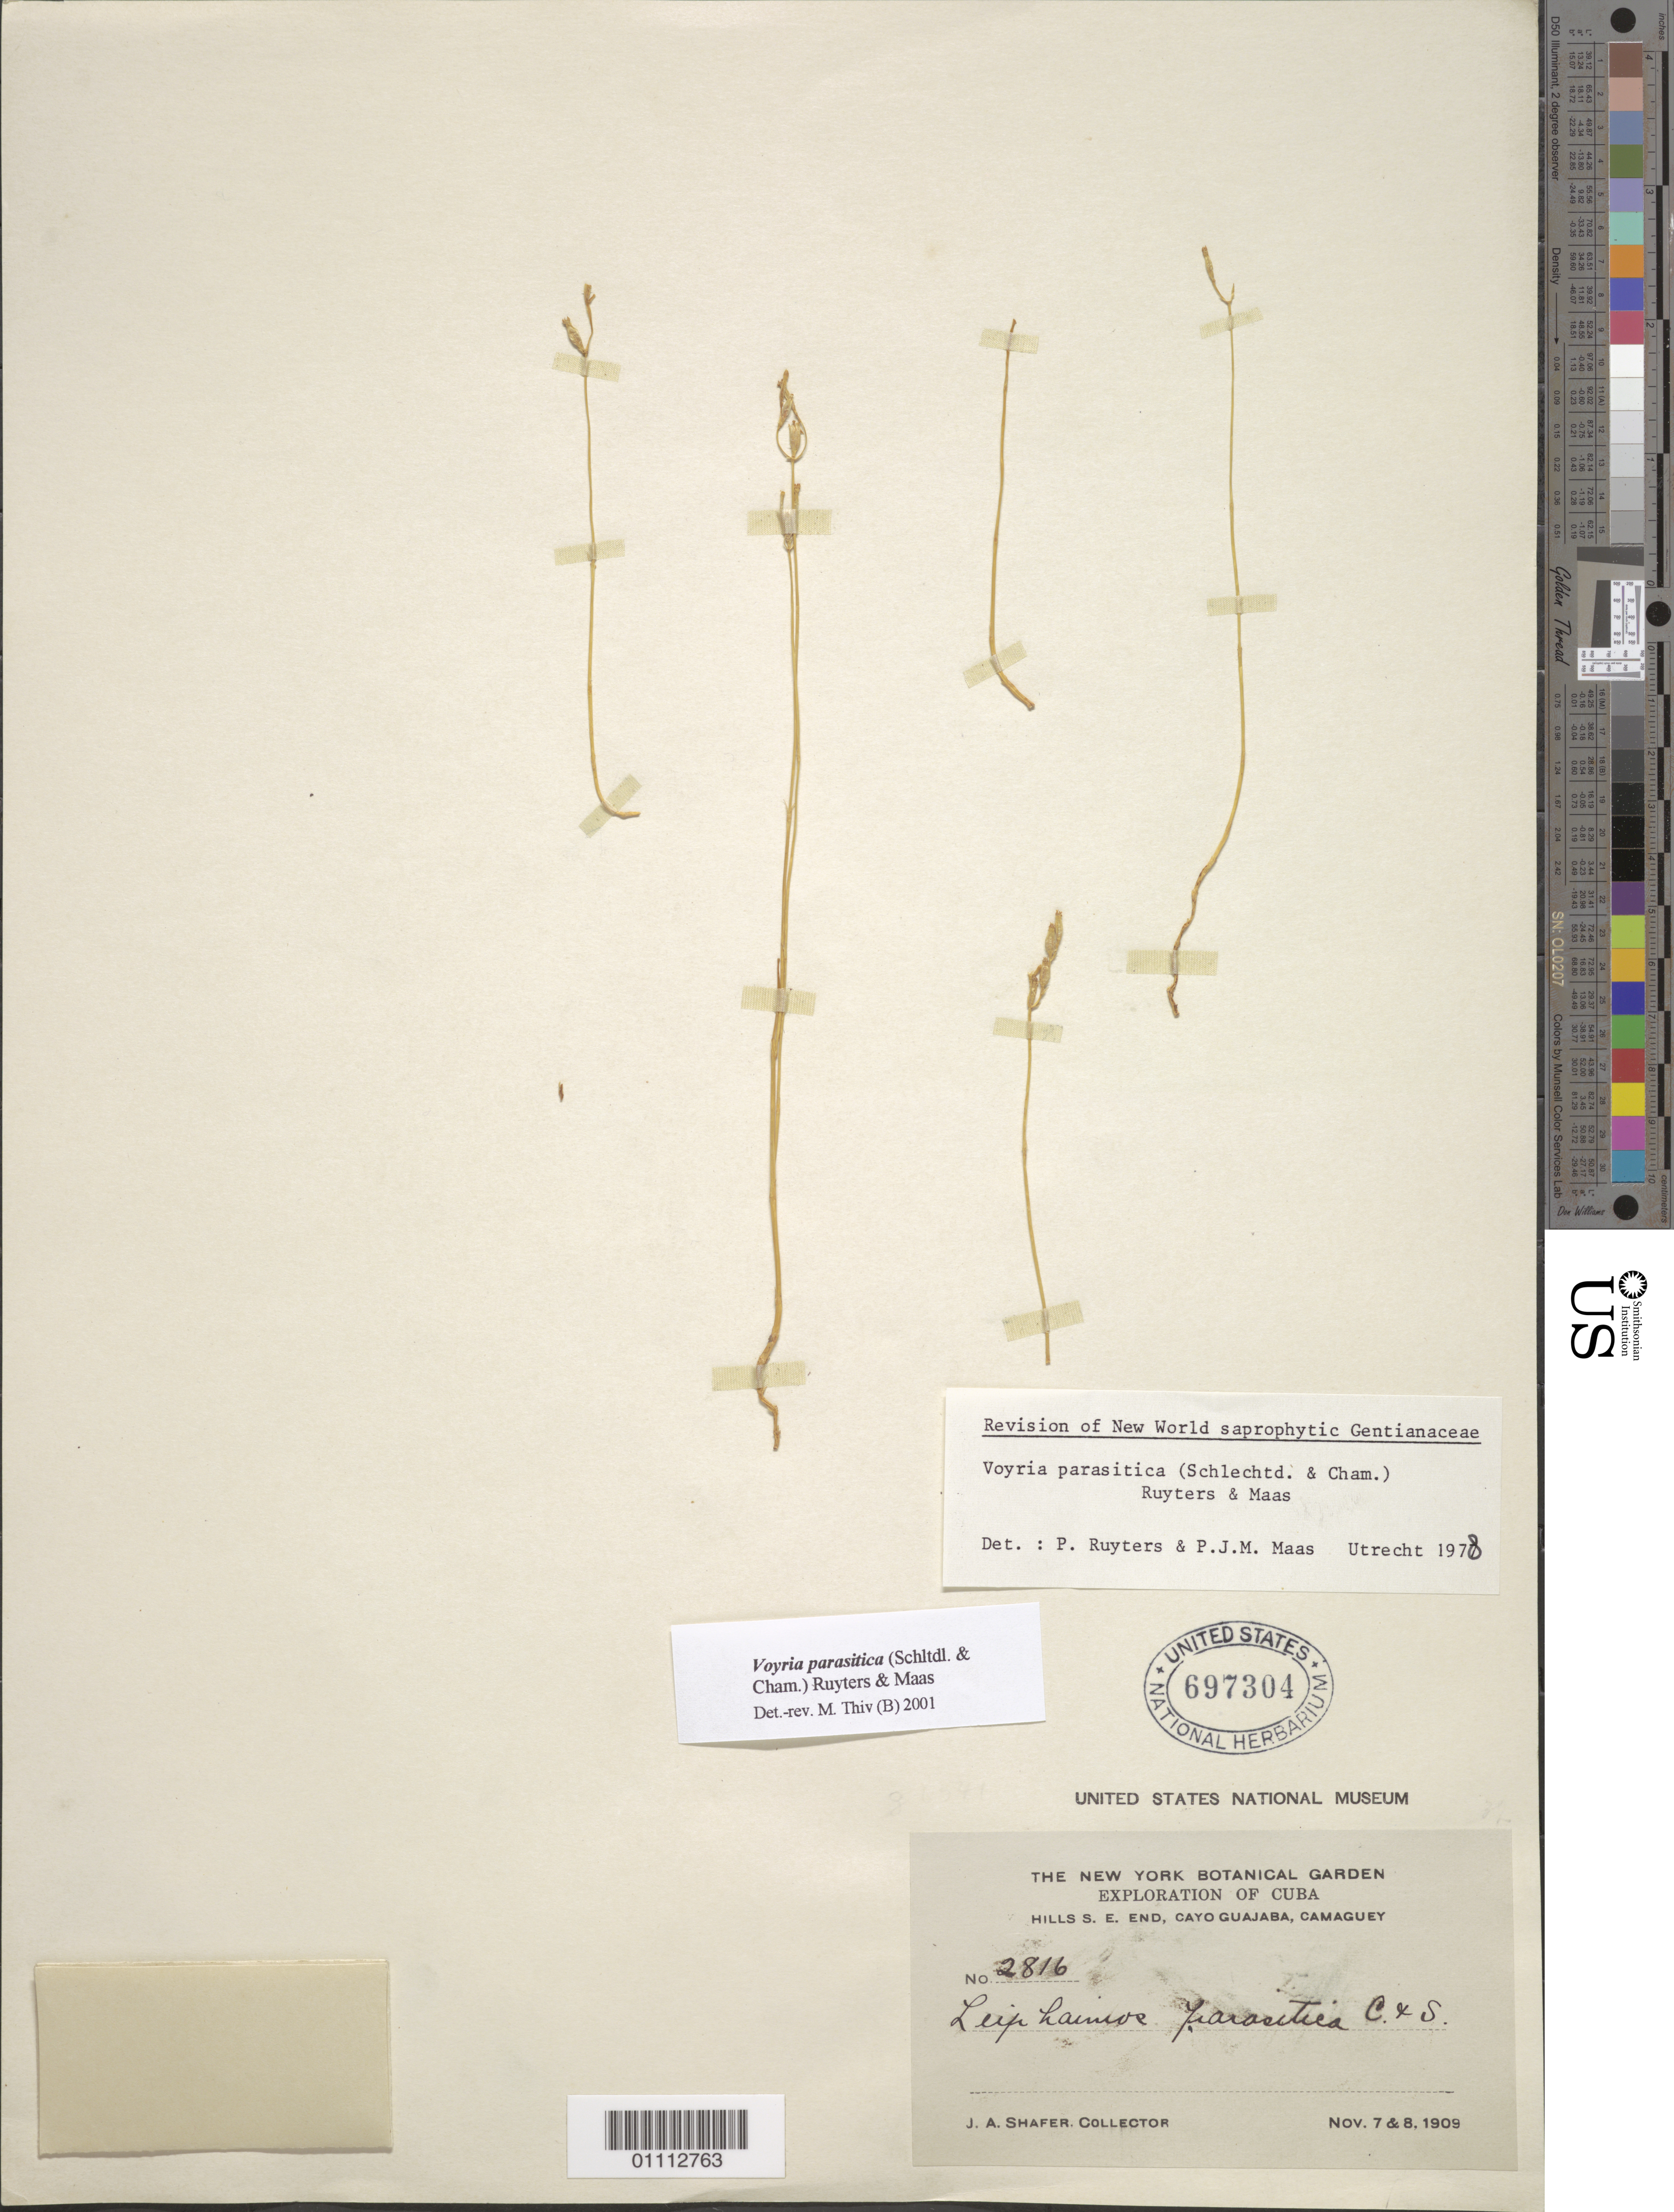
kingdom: Plantae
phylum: Tracheophyta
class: Magnoliopsida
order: Gentianales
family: Gentianaceae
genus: Voyria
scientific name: Voyria parasitica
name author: (Schltdl. & Cham.) Ruyters & Maas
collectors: J. A. Shafer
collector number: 2816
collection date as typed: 07 Nov 1909 and 08 Nov 1909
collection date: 1909-11-07,1909-11-08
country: Cuba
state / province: Camagüey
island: Cuba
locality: Hills S E End, Cayo Guajaba, Camaguey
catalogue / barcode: US 697304